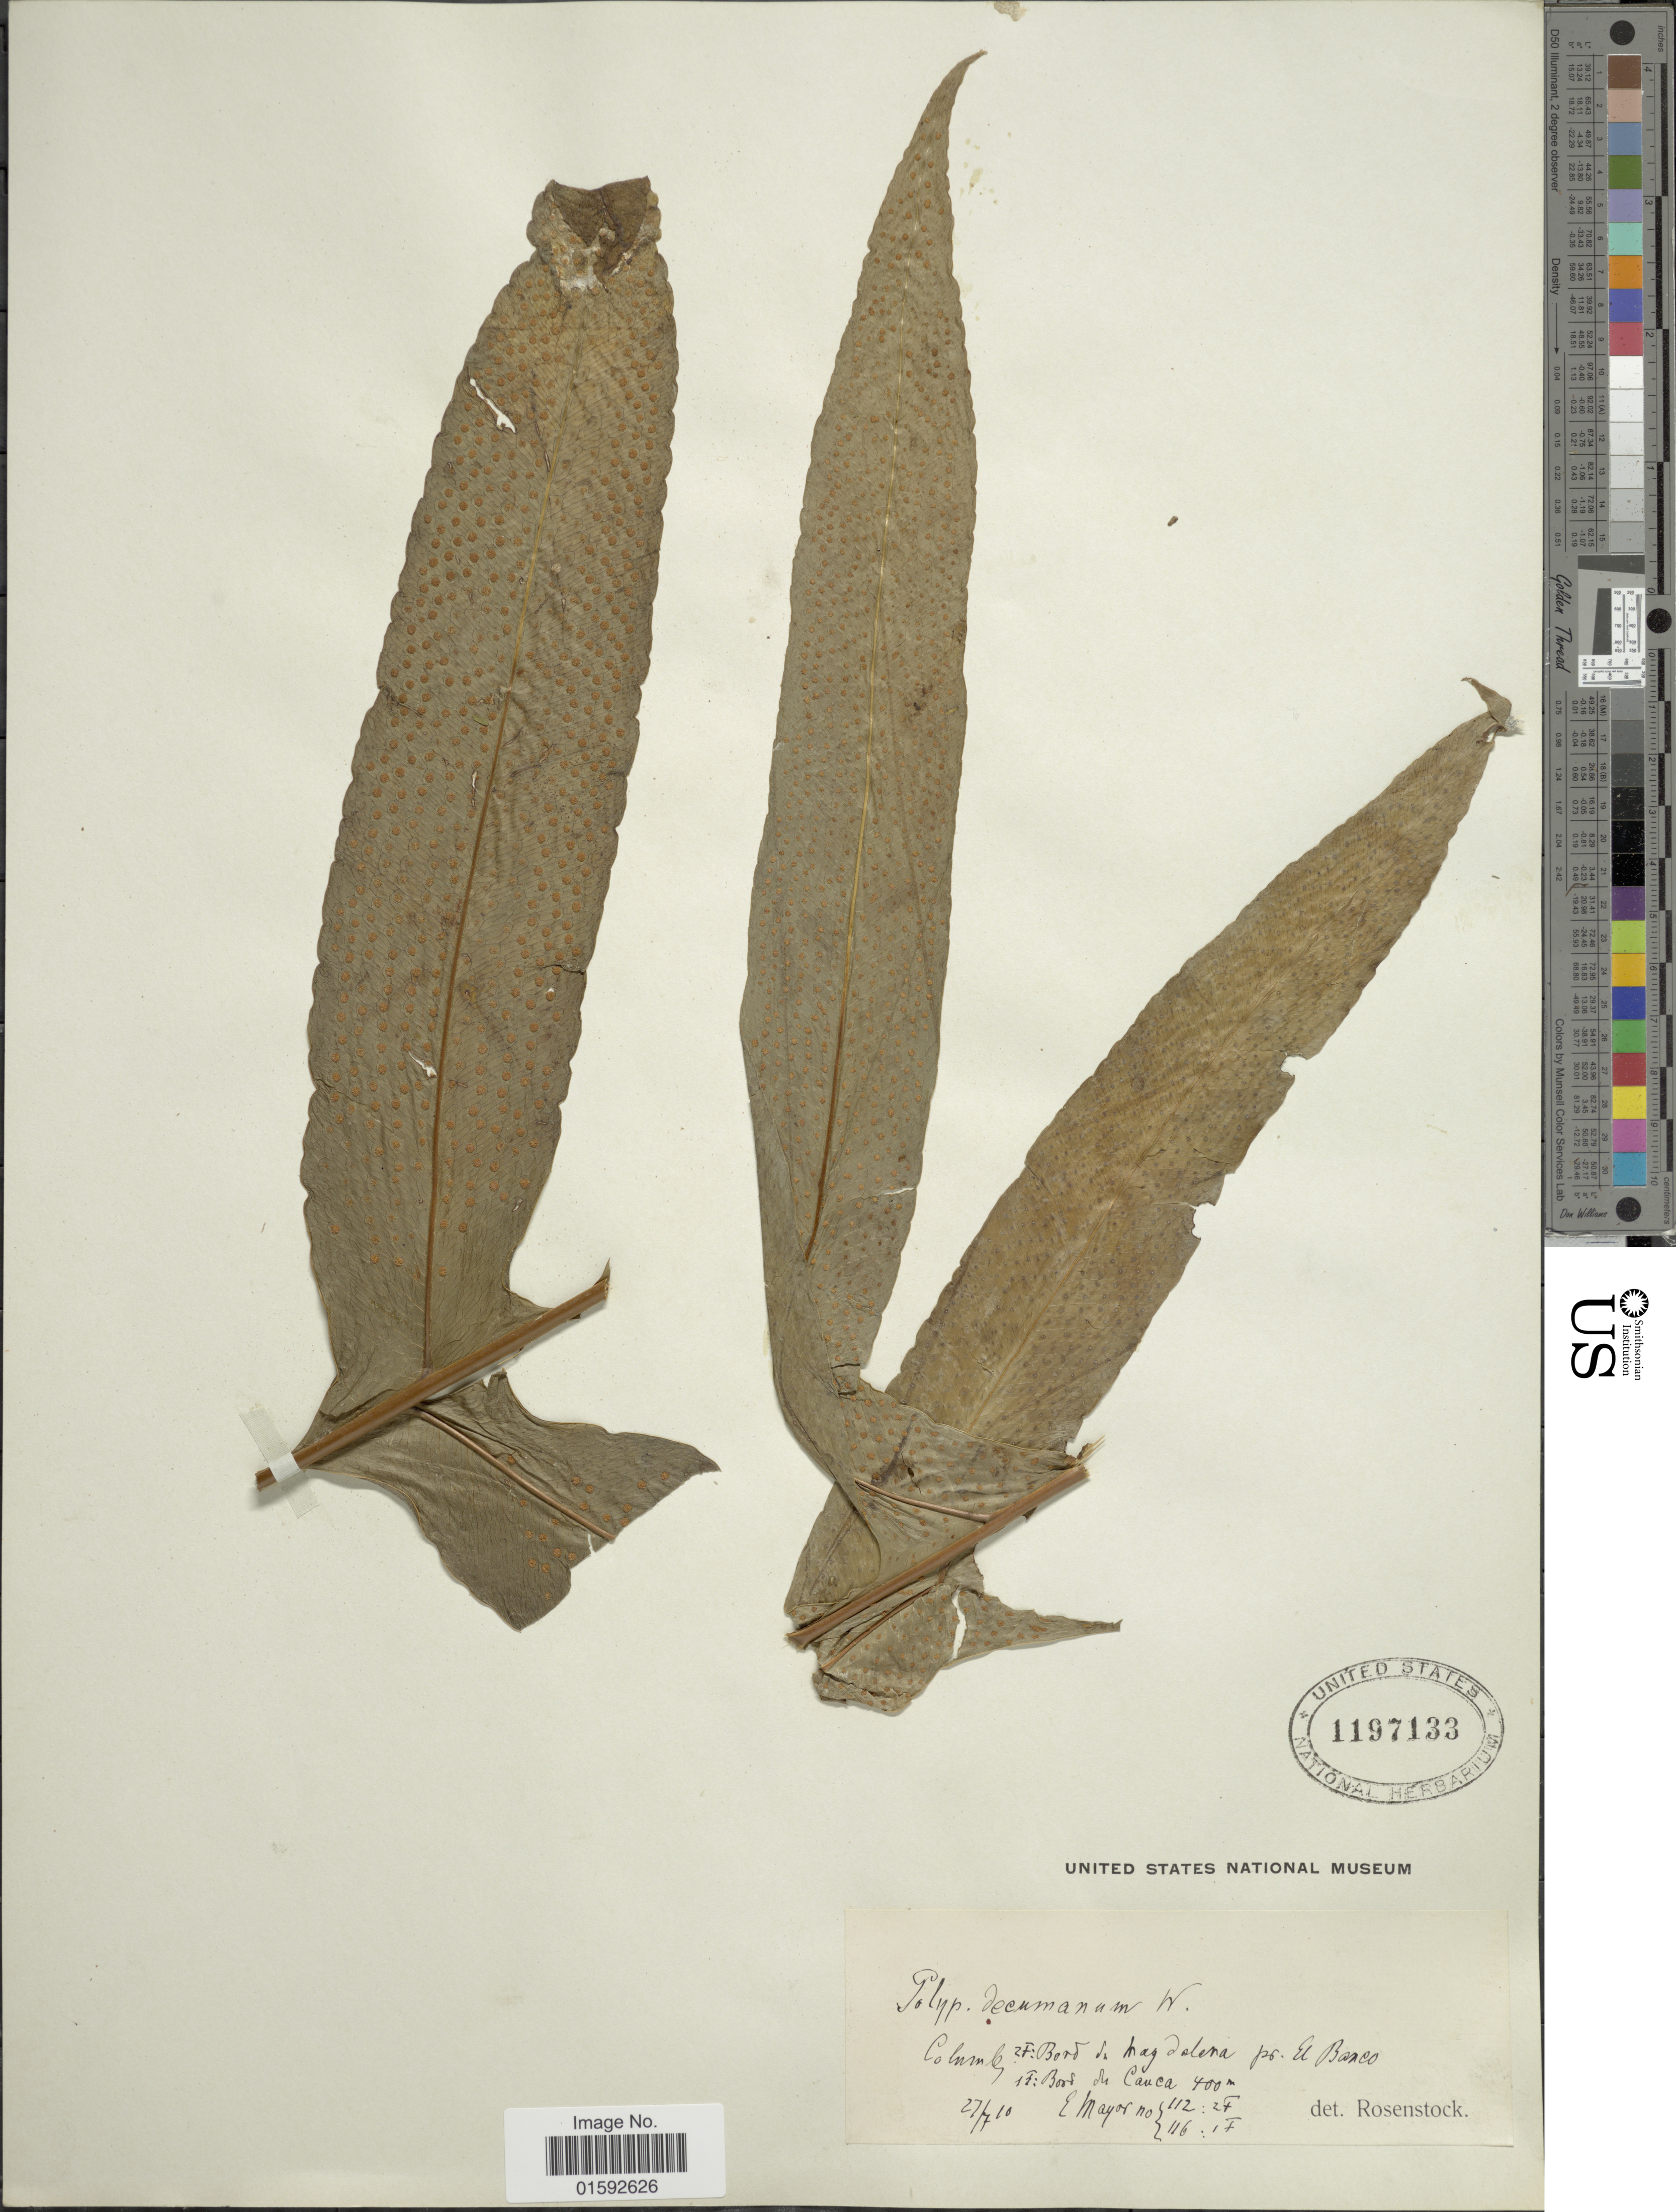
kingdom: Plantae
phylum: Tracheophyta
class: Polypodiopsida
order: Polypodiales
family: Polypodiaceae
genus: Phlebodium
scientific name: Phlebodium decumanum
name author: (Willd.) J. Sm.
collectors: E. Mayor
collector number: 112/116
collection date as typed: Transcribed d/m/y: 27/7/10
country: Colombia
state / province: Magdalena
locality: Bord du Magdalena pr. El Banco, Bord du Cauca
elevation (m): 400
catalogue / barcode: US 1197133